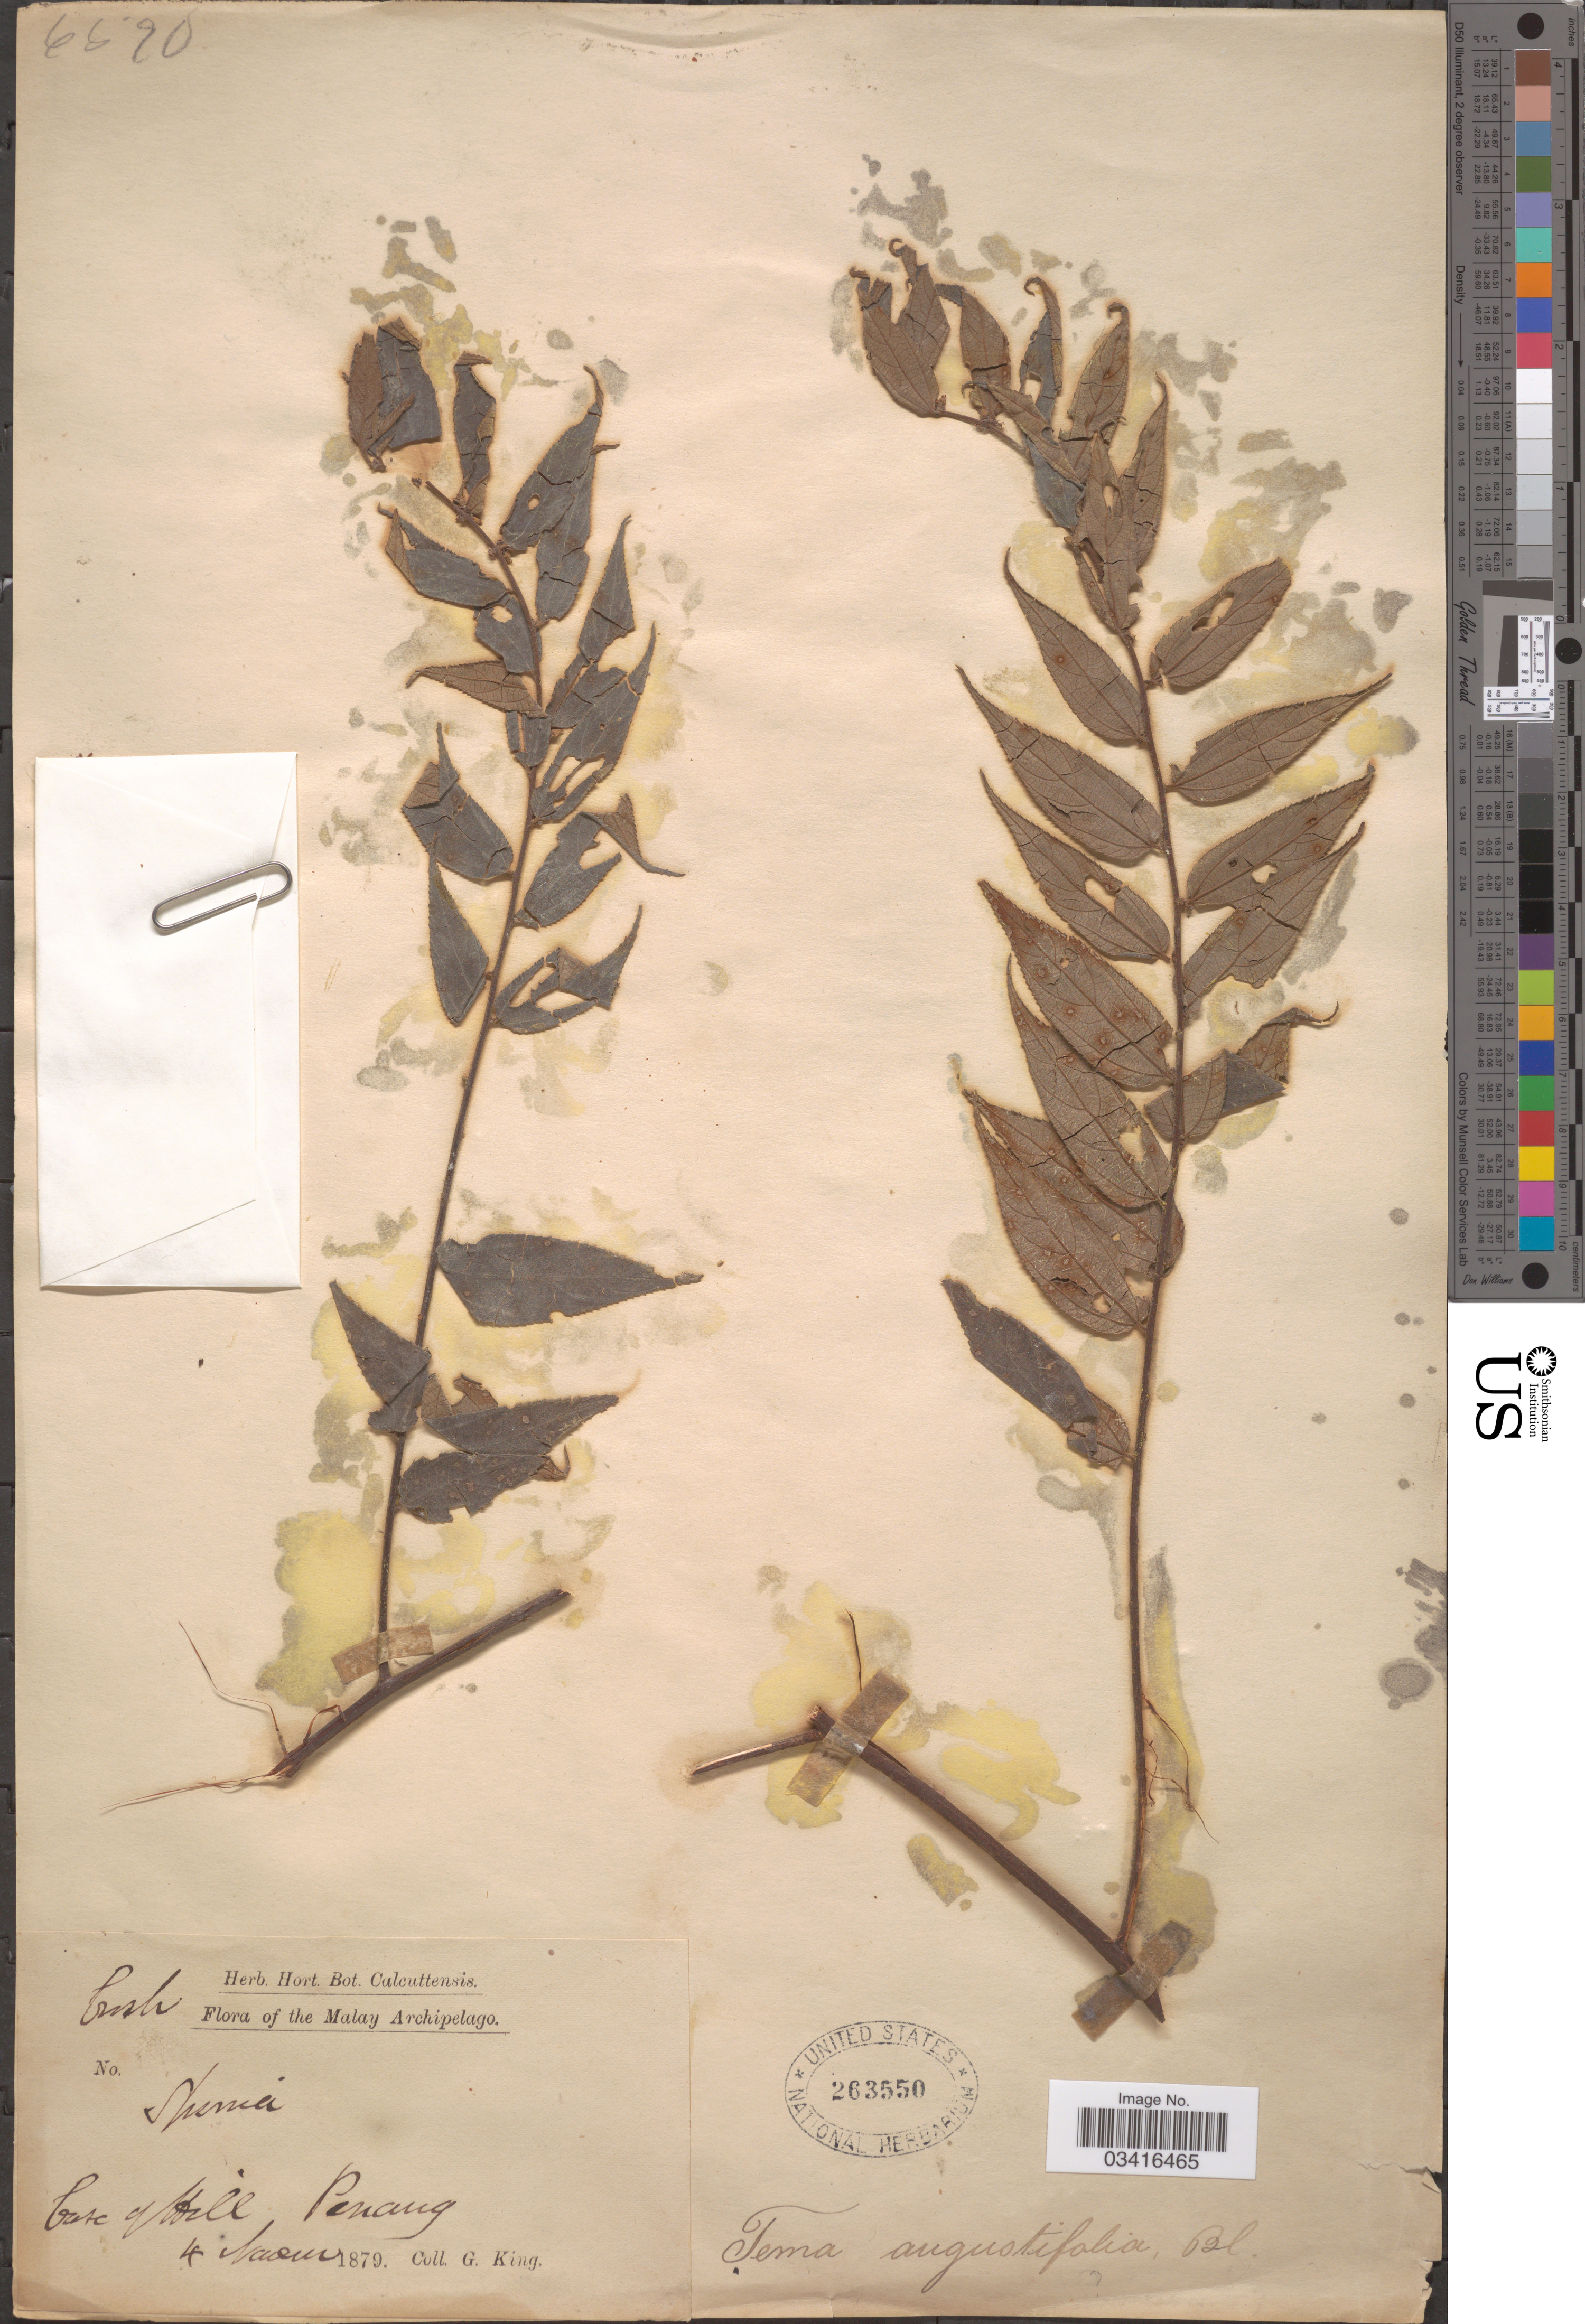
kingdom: Plantae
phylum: Tracheophyta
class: Magnoliopsida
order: Rosales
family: Cannabaceae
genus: Trema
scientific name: Trema angustifolium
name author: (Planch.) Blume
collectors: G. King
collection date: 1879-11-04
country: Malaysia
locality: The Malay Archipelago. Shemei [interpreted]. base of Hill Penang.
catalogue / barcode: US 263550